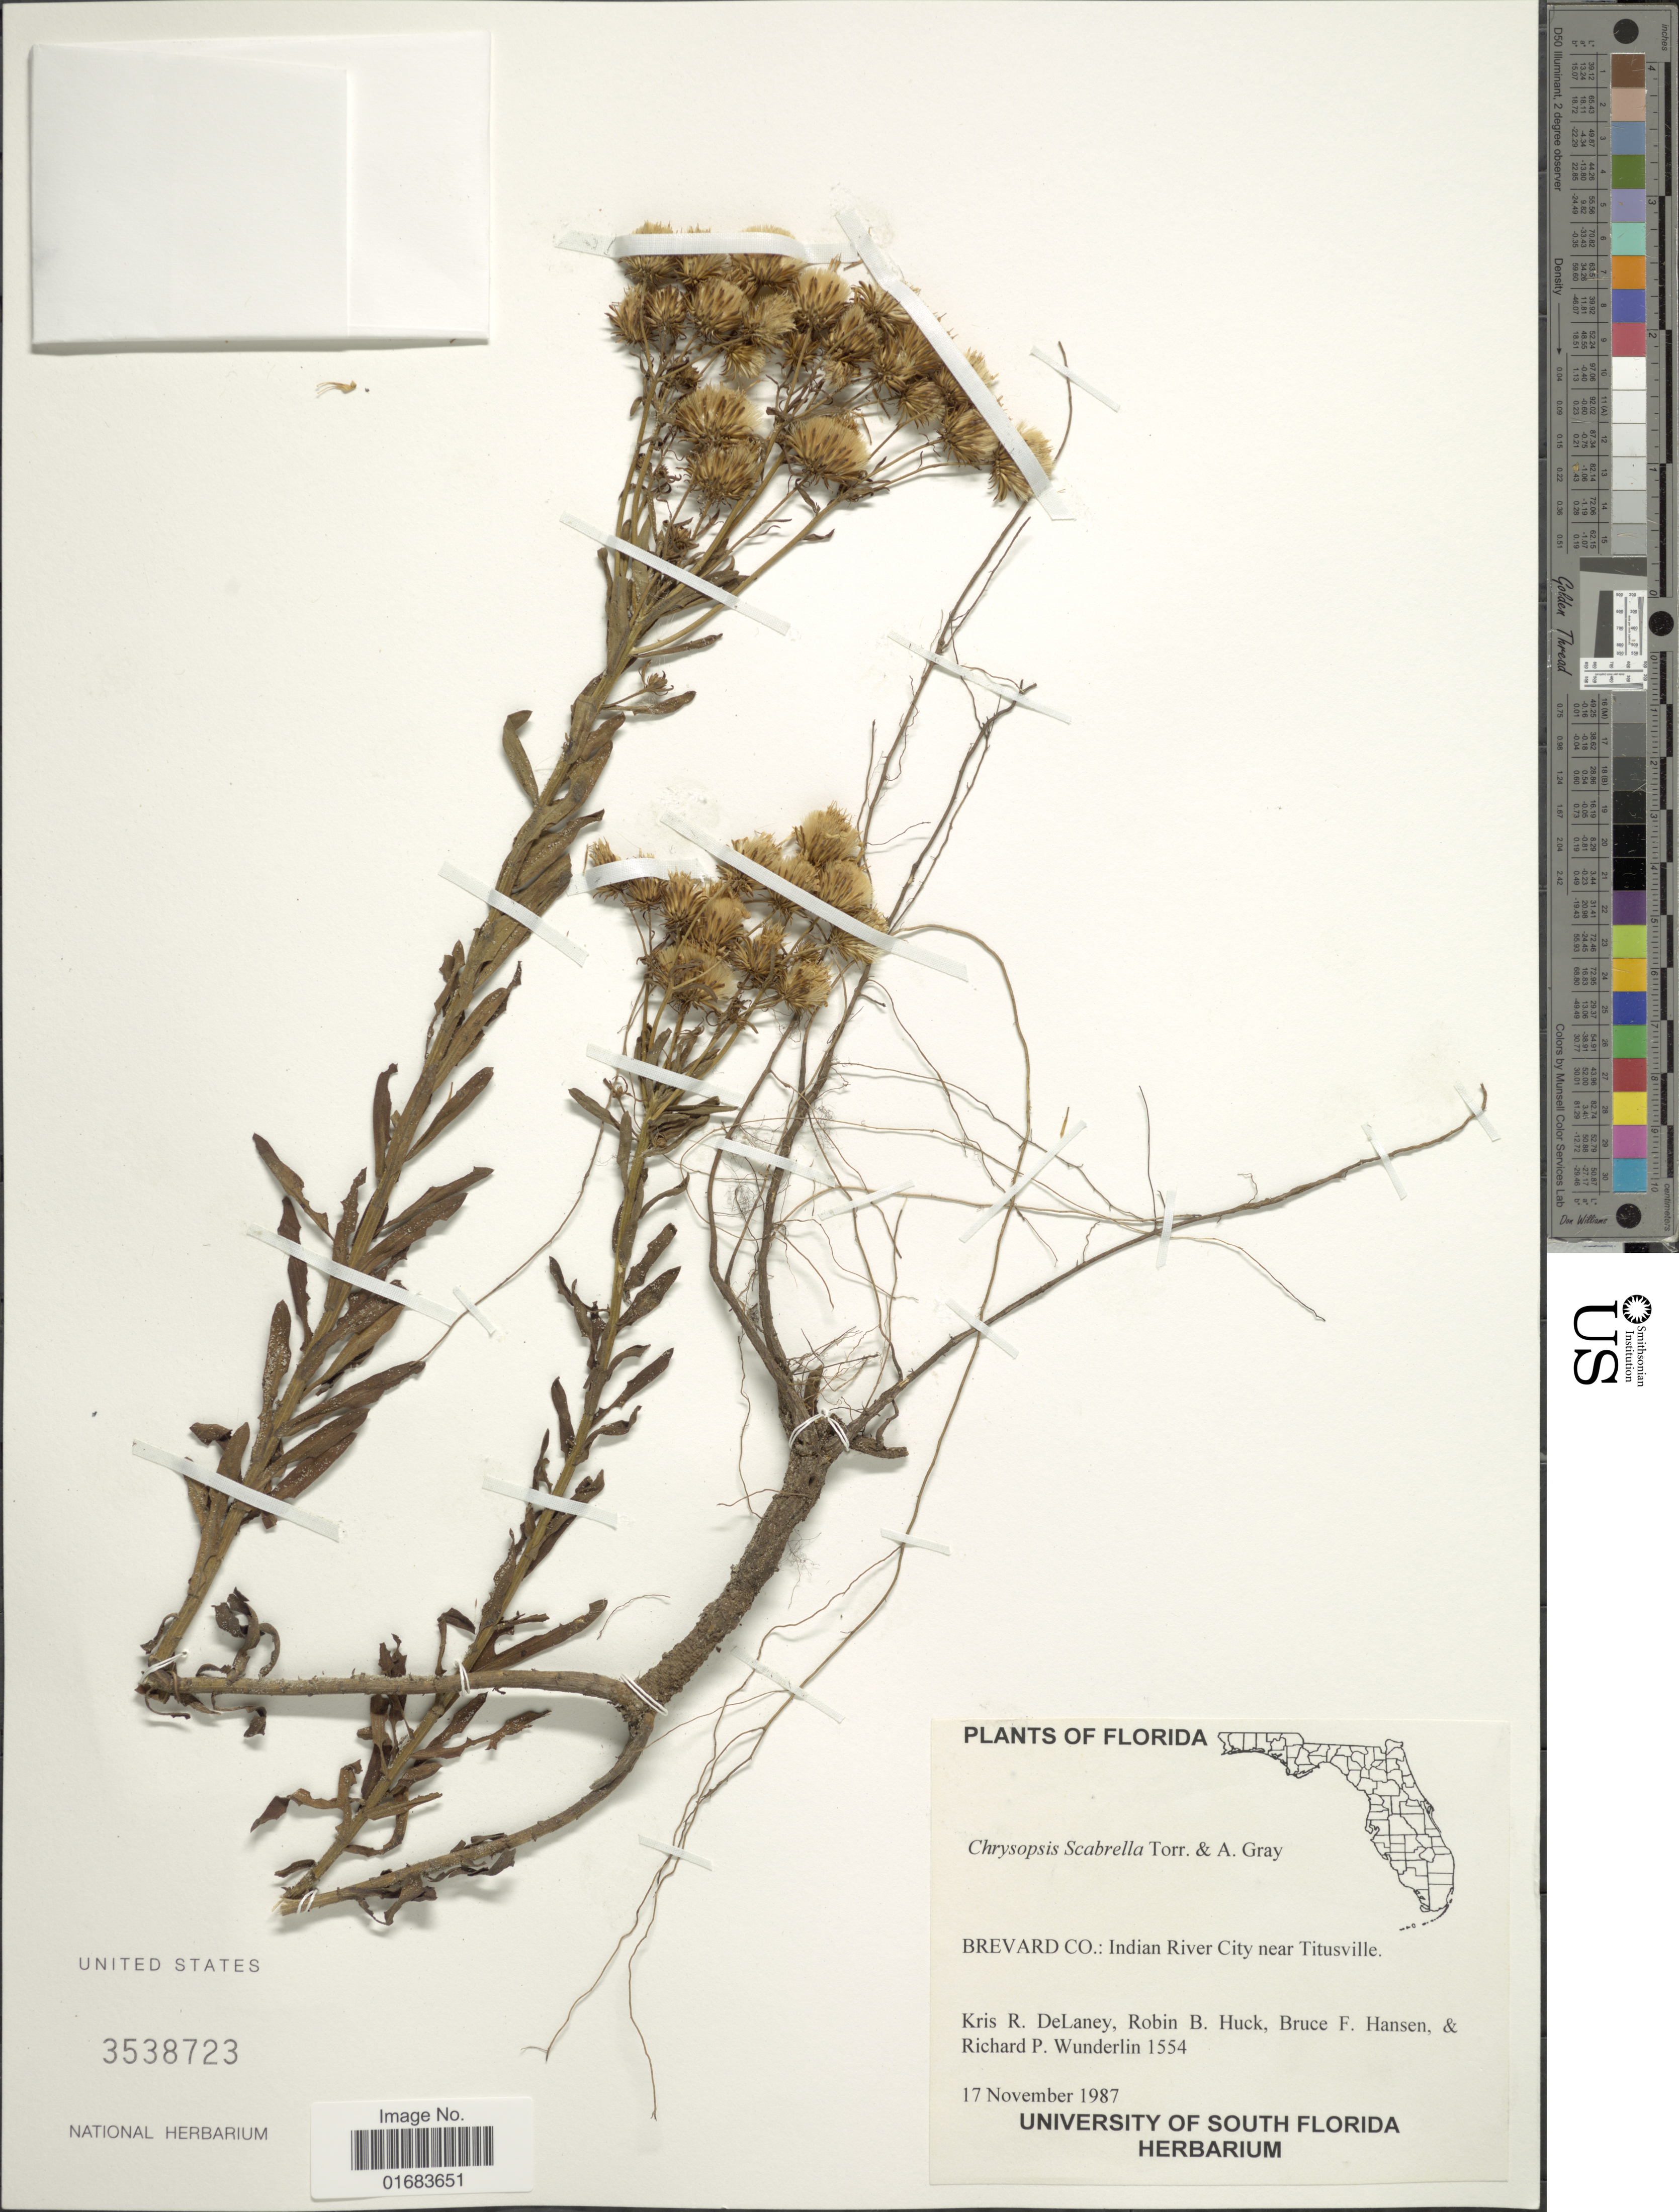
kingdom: Plantae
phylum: Tracheophyta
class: Magnoliopsida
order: Asterales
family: Asteraceae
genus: Chrysopsis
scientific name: Chrysopsis scabrella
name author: Torr. & A. Gray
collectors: K. R. DeLaney, R. Huck, B. Hansen & R. P. Wunderlin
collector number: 1554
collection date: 1987-11-17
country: United States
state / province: Florida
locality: Brevard Co.: Indian River City near Titusville.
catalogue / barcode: US 3538723